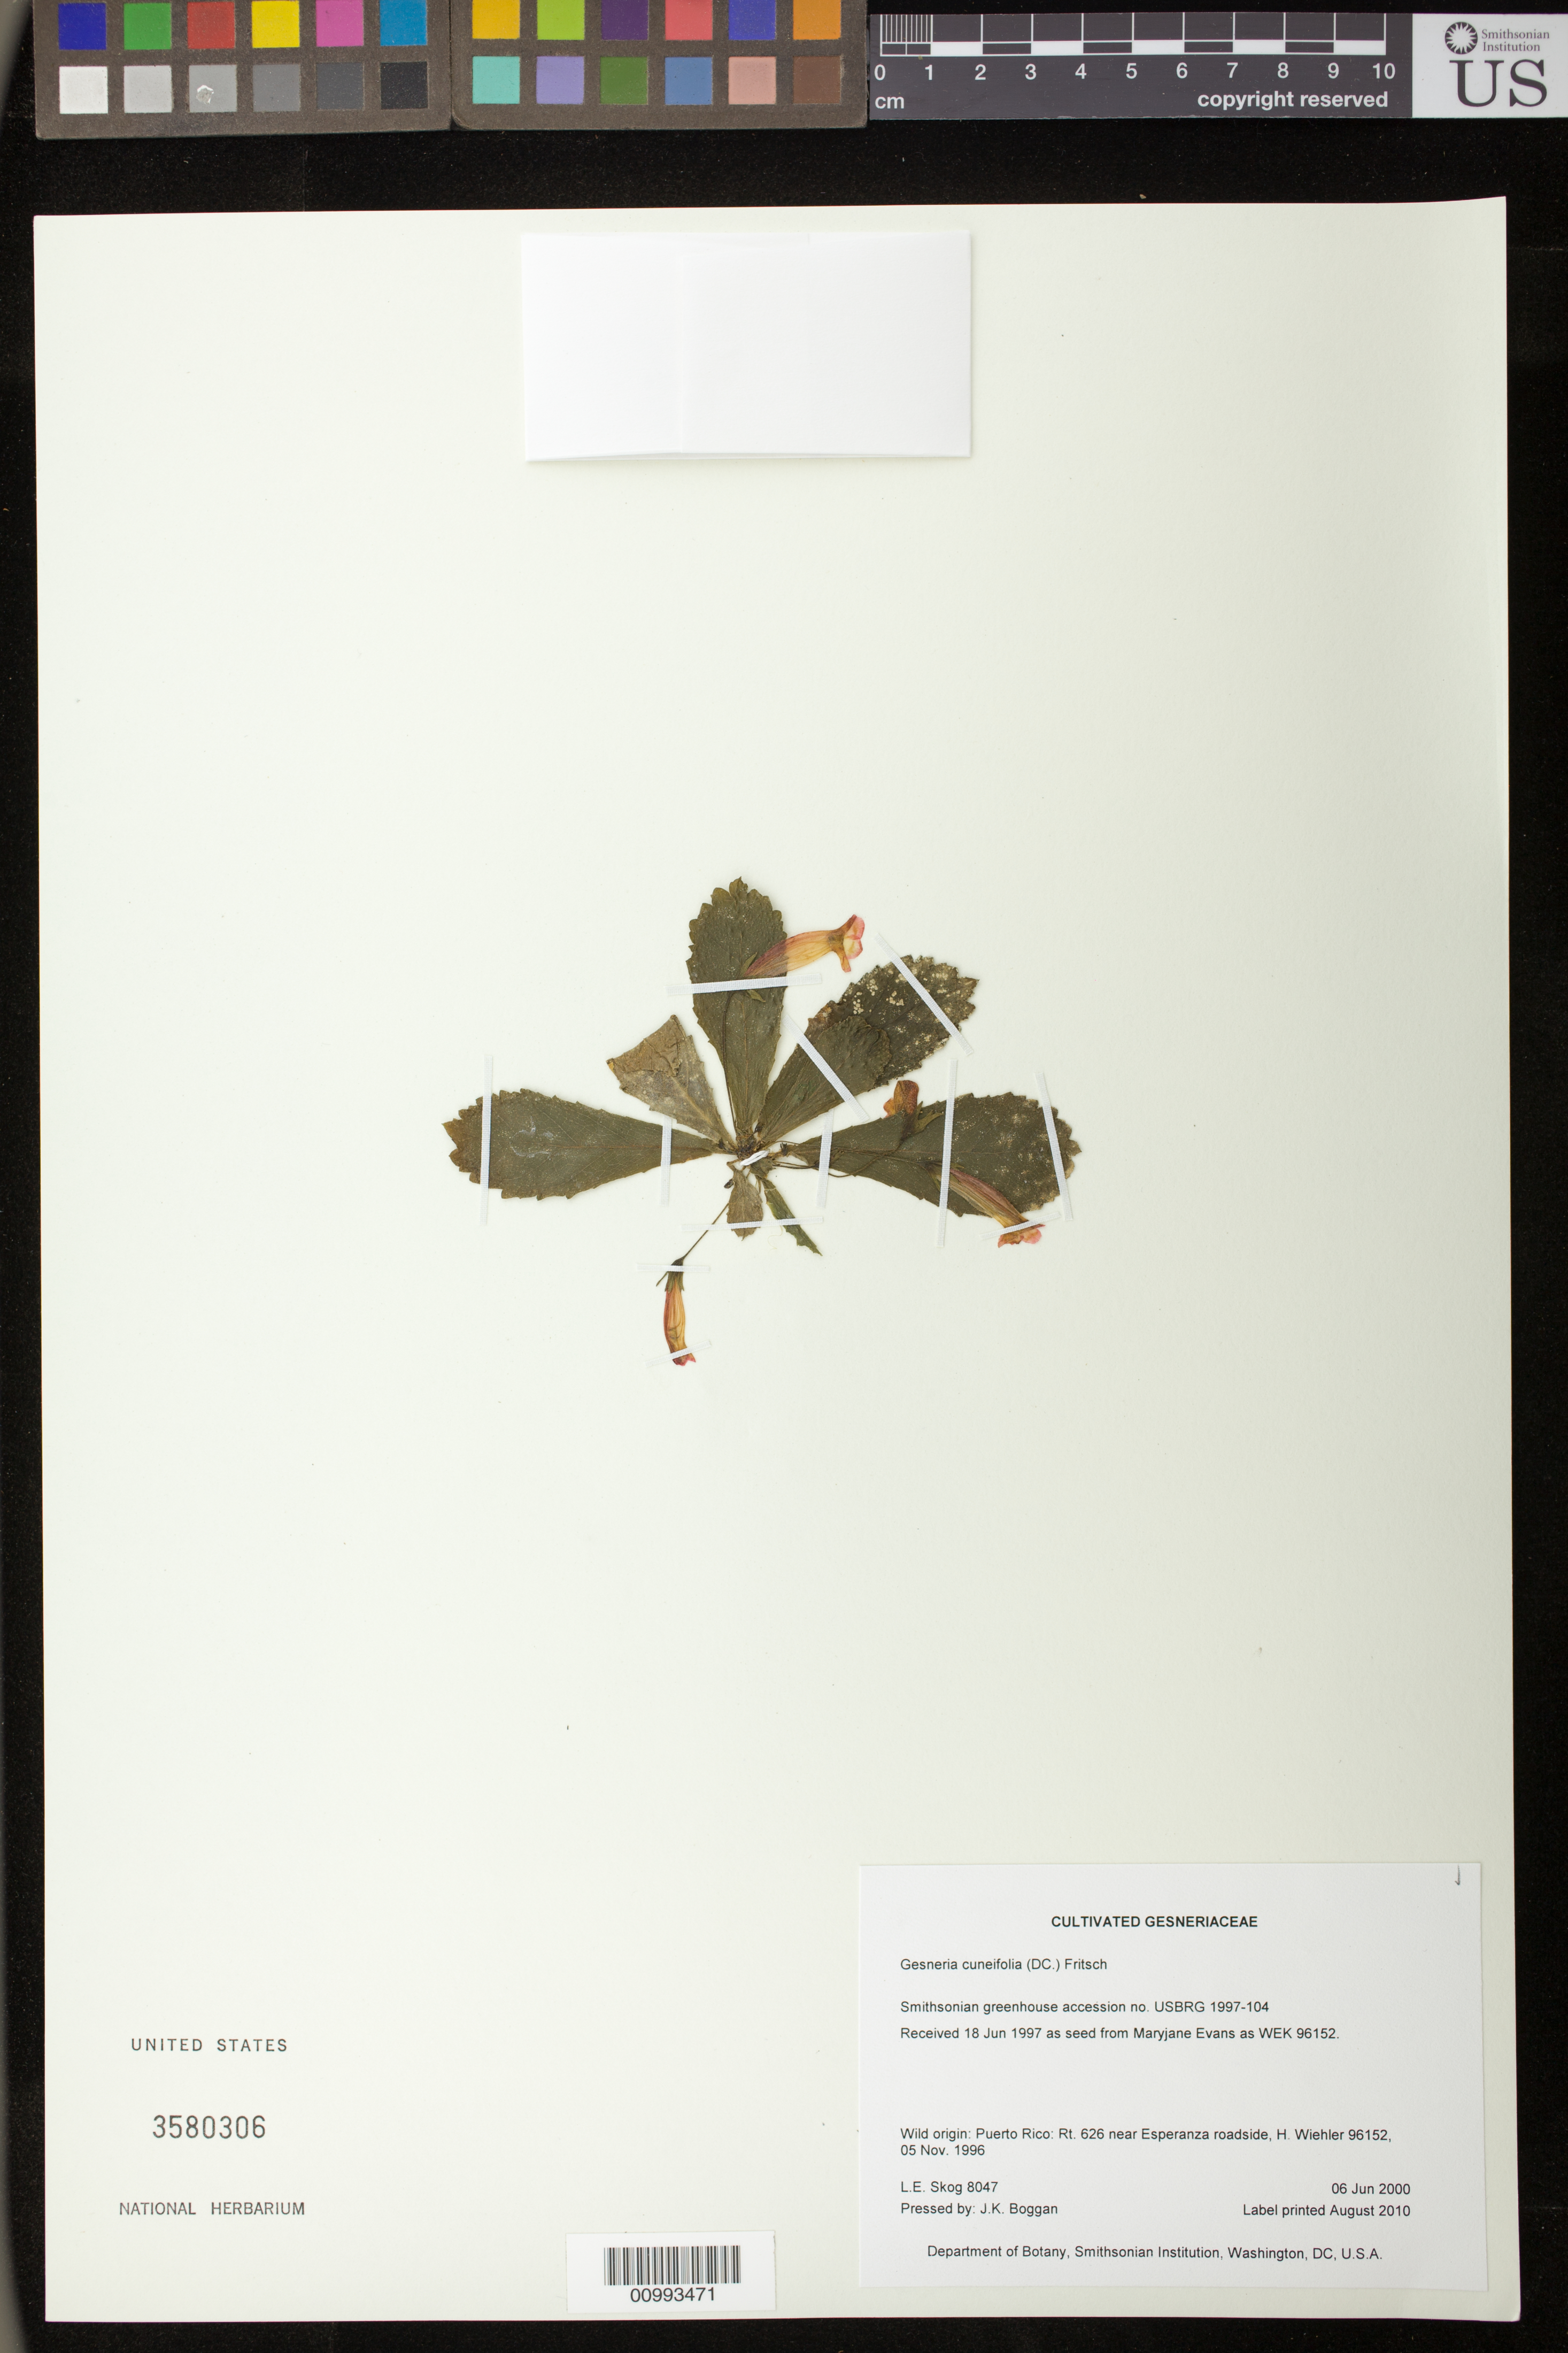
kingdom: Plantae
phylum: Tracheophyta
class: Magnoliopsida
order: Lamiales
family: Gesneriaceae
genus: Gesneria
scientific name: Gesneria cuneifolia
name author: (DC.) Fritsch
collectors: L. E. Skog & J. K. Boggan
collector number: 8047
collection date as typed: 06 Jun 2000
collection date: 2000-06-06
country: Puerto Rico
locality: Department of Botany, Smithsonian Institution, Washington, DC, U.S.A.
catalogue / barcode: US 3580306